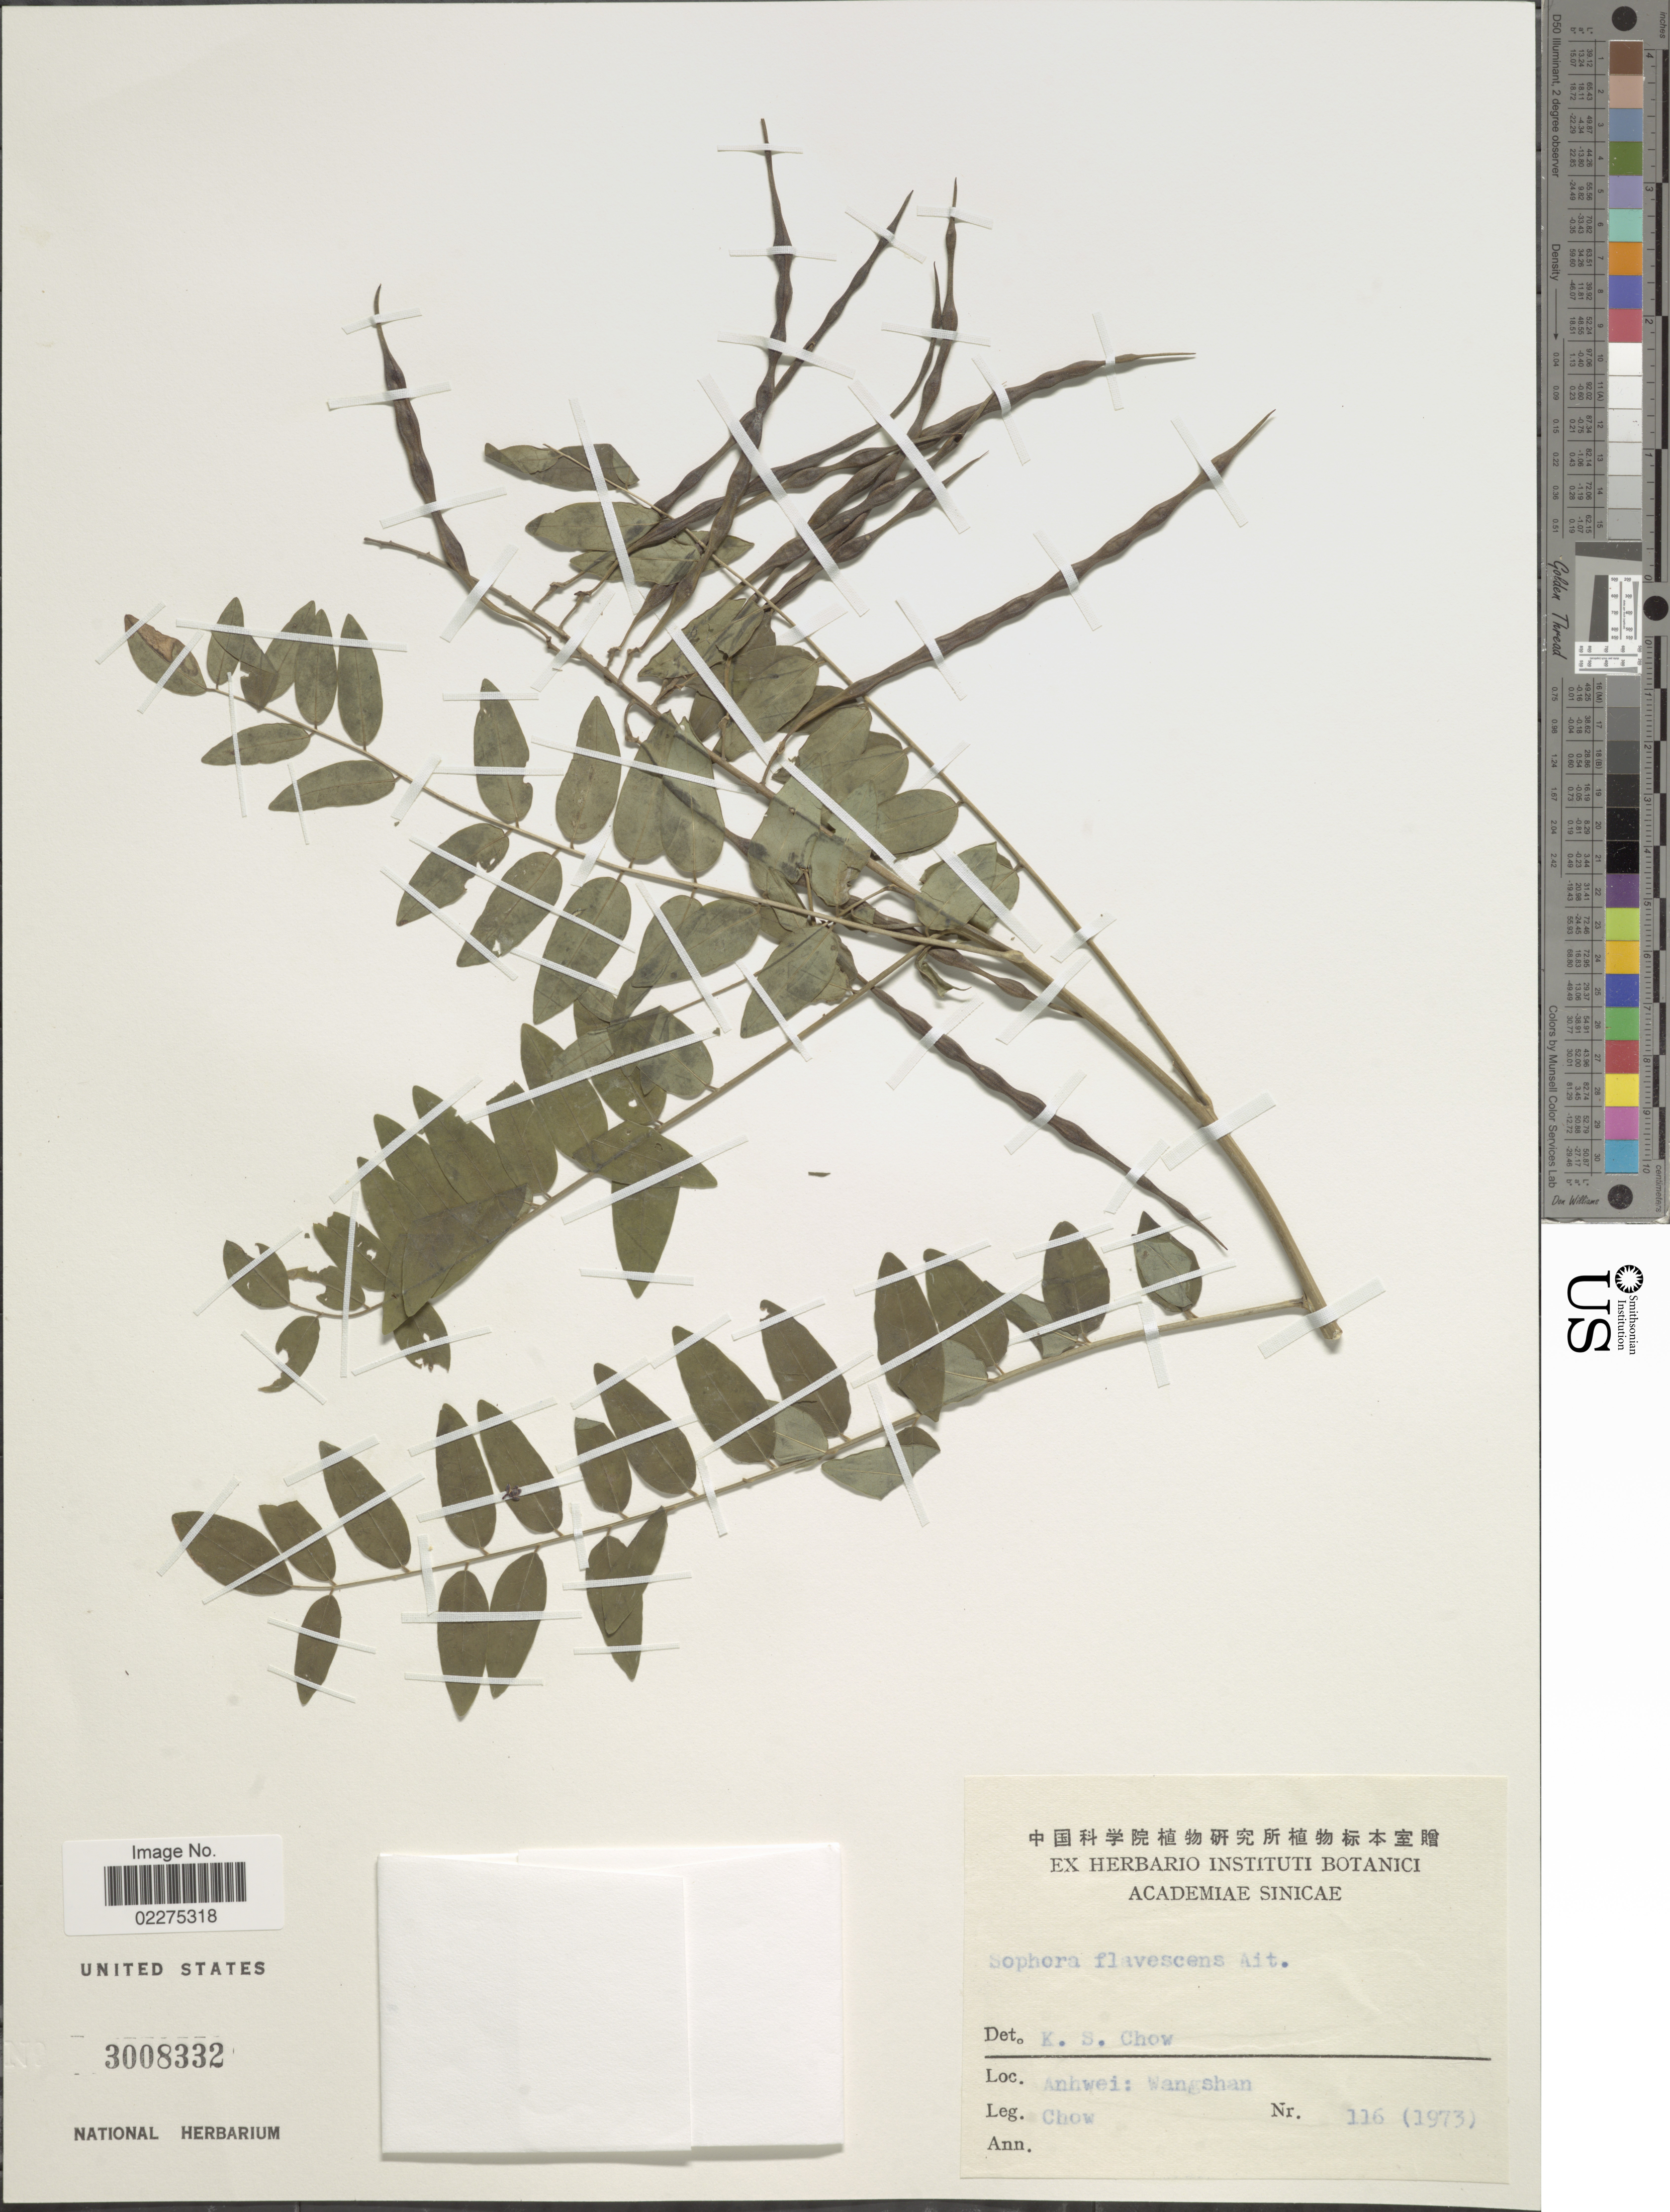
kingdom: Plantae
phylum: Tracheophyta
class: Magnoliopsida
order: Fabales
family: Fabaceae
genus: Sophora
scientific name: Sophora flavescens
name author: Aiton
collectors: Chow, --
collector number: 116 (1973)?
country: China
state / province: Anhui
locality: Anhwei: Wangshan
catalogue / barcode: US 3008332